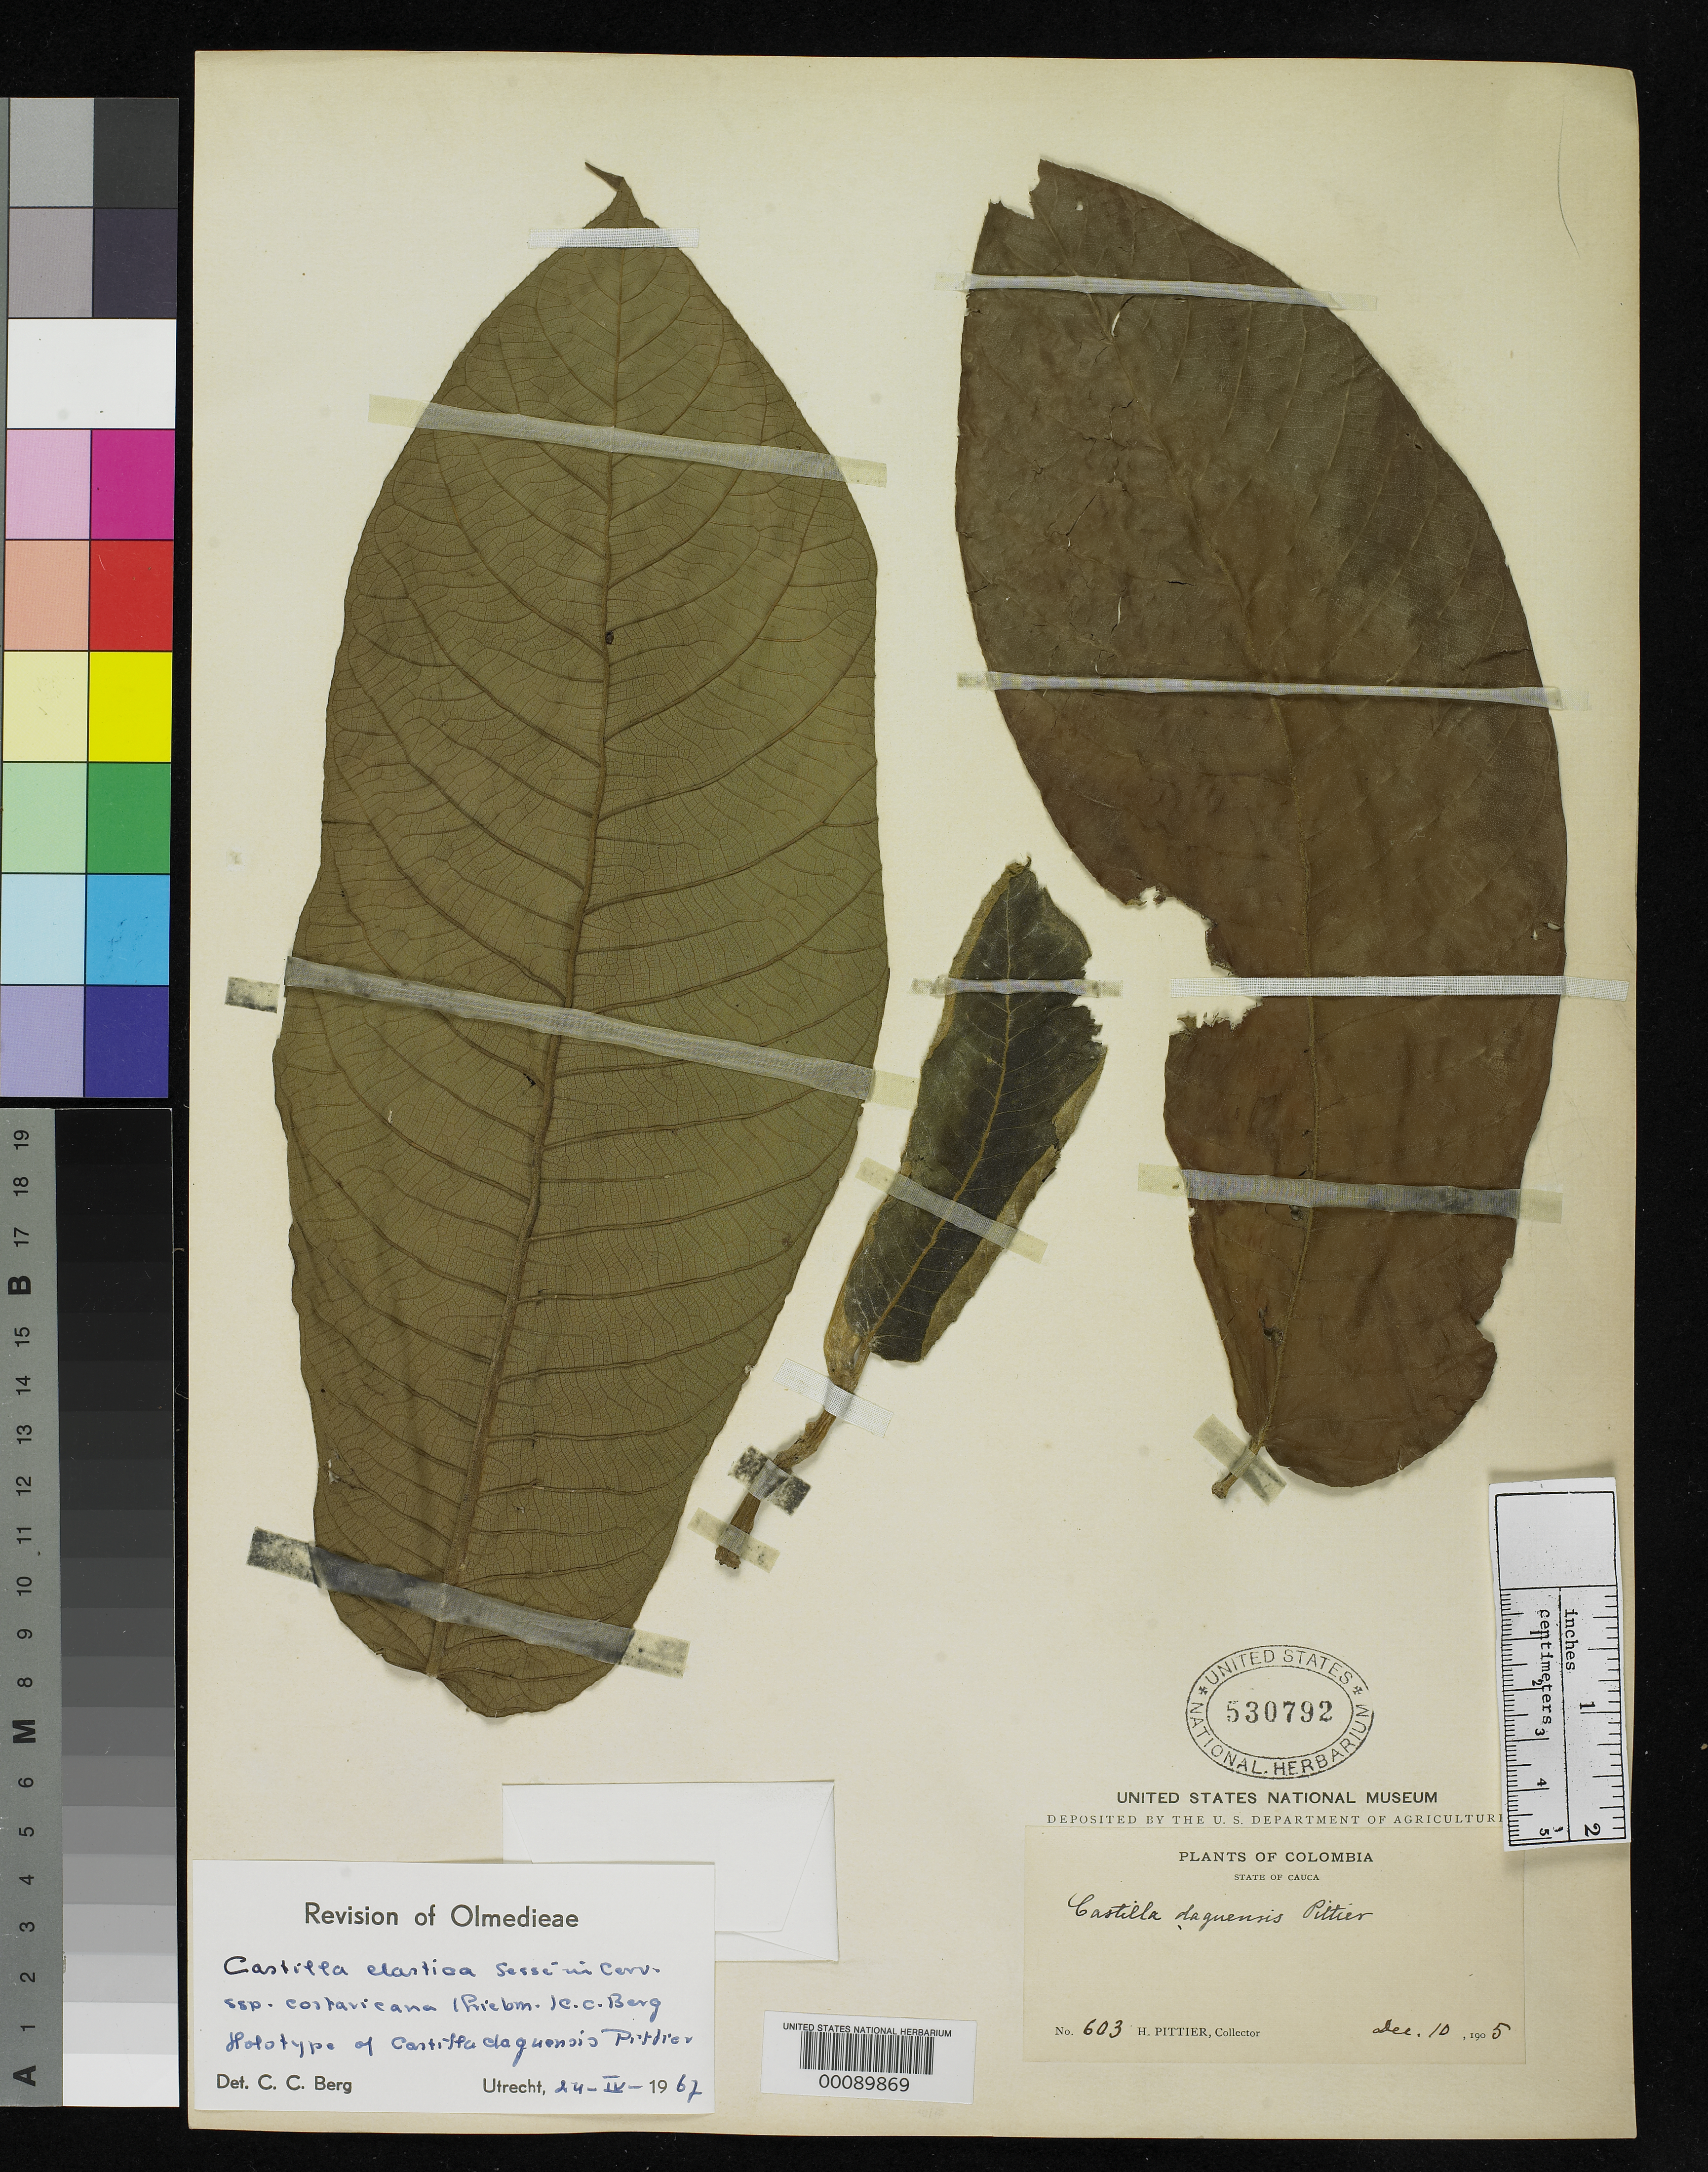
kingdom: Plantae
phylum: Tracheophyta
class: Magnoliopsida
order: Rosales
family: Moraceae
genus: Castilla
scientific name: Castilla daguensis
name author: Pittier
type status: Holotype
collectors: H. F. Pittier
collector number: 603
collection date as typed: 10 Dec 1905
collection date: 1905-12-10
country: Colombia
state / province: Cauca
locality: Near Juntas, Dagua Valley, Road from Buena Ventura to Cali.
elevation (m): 300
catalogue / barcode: US 530792